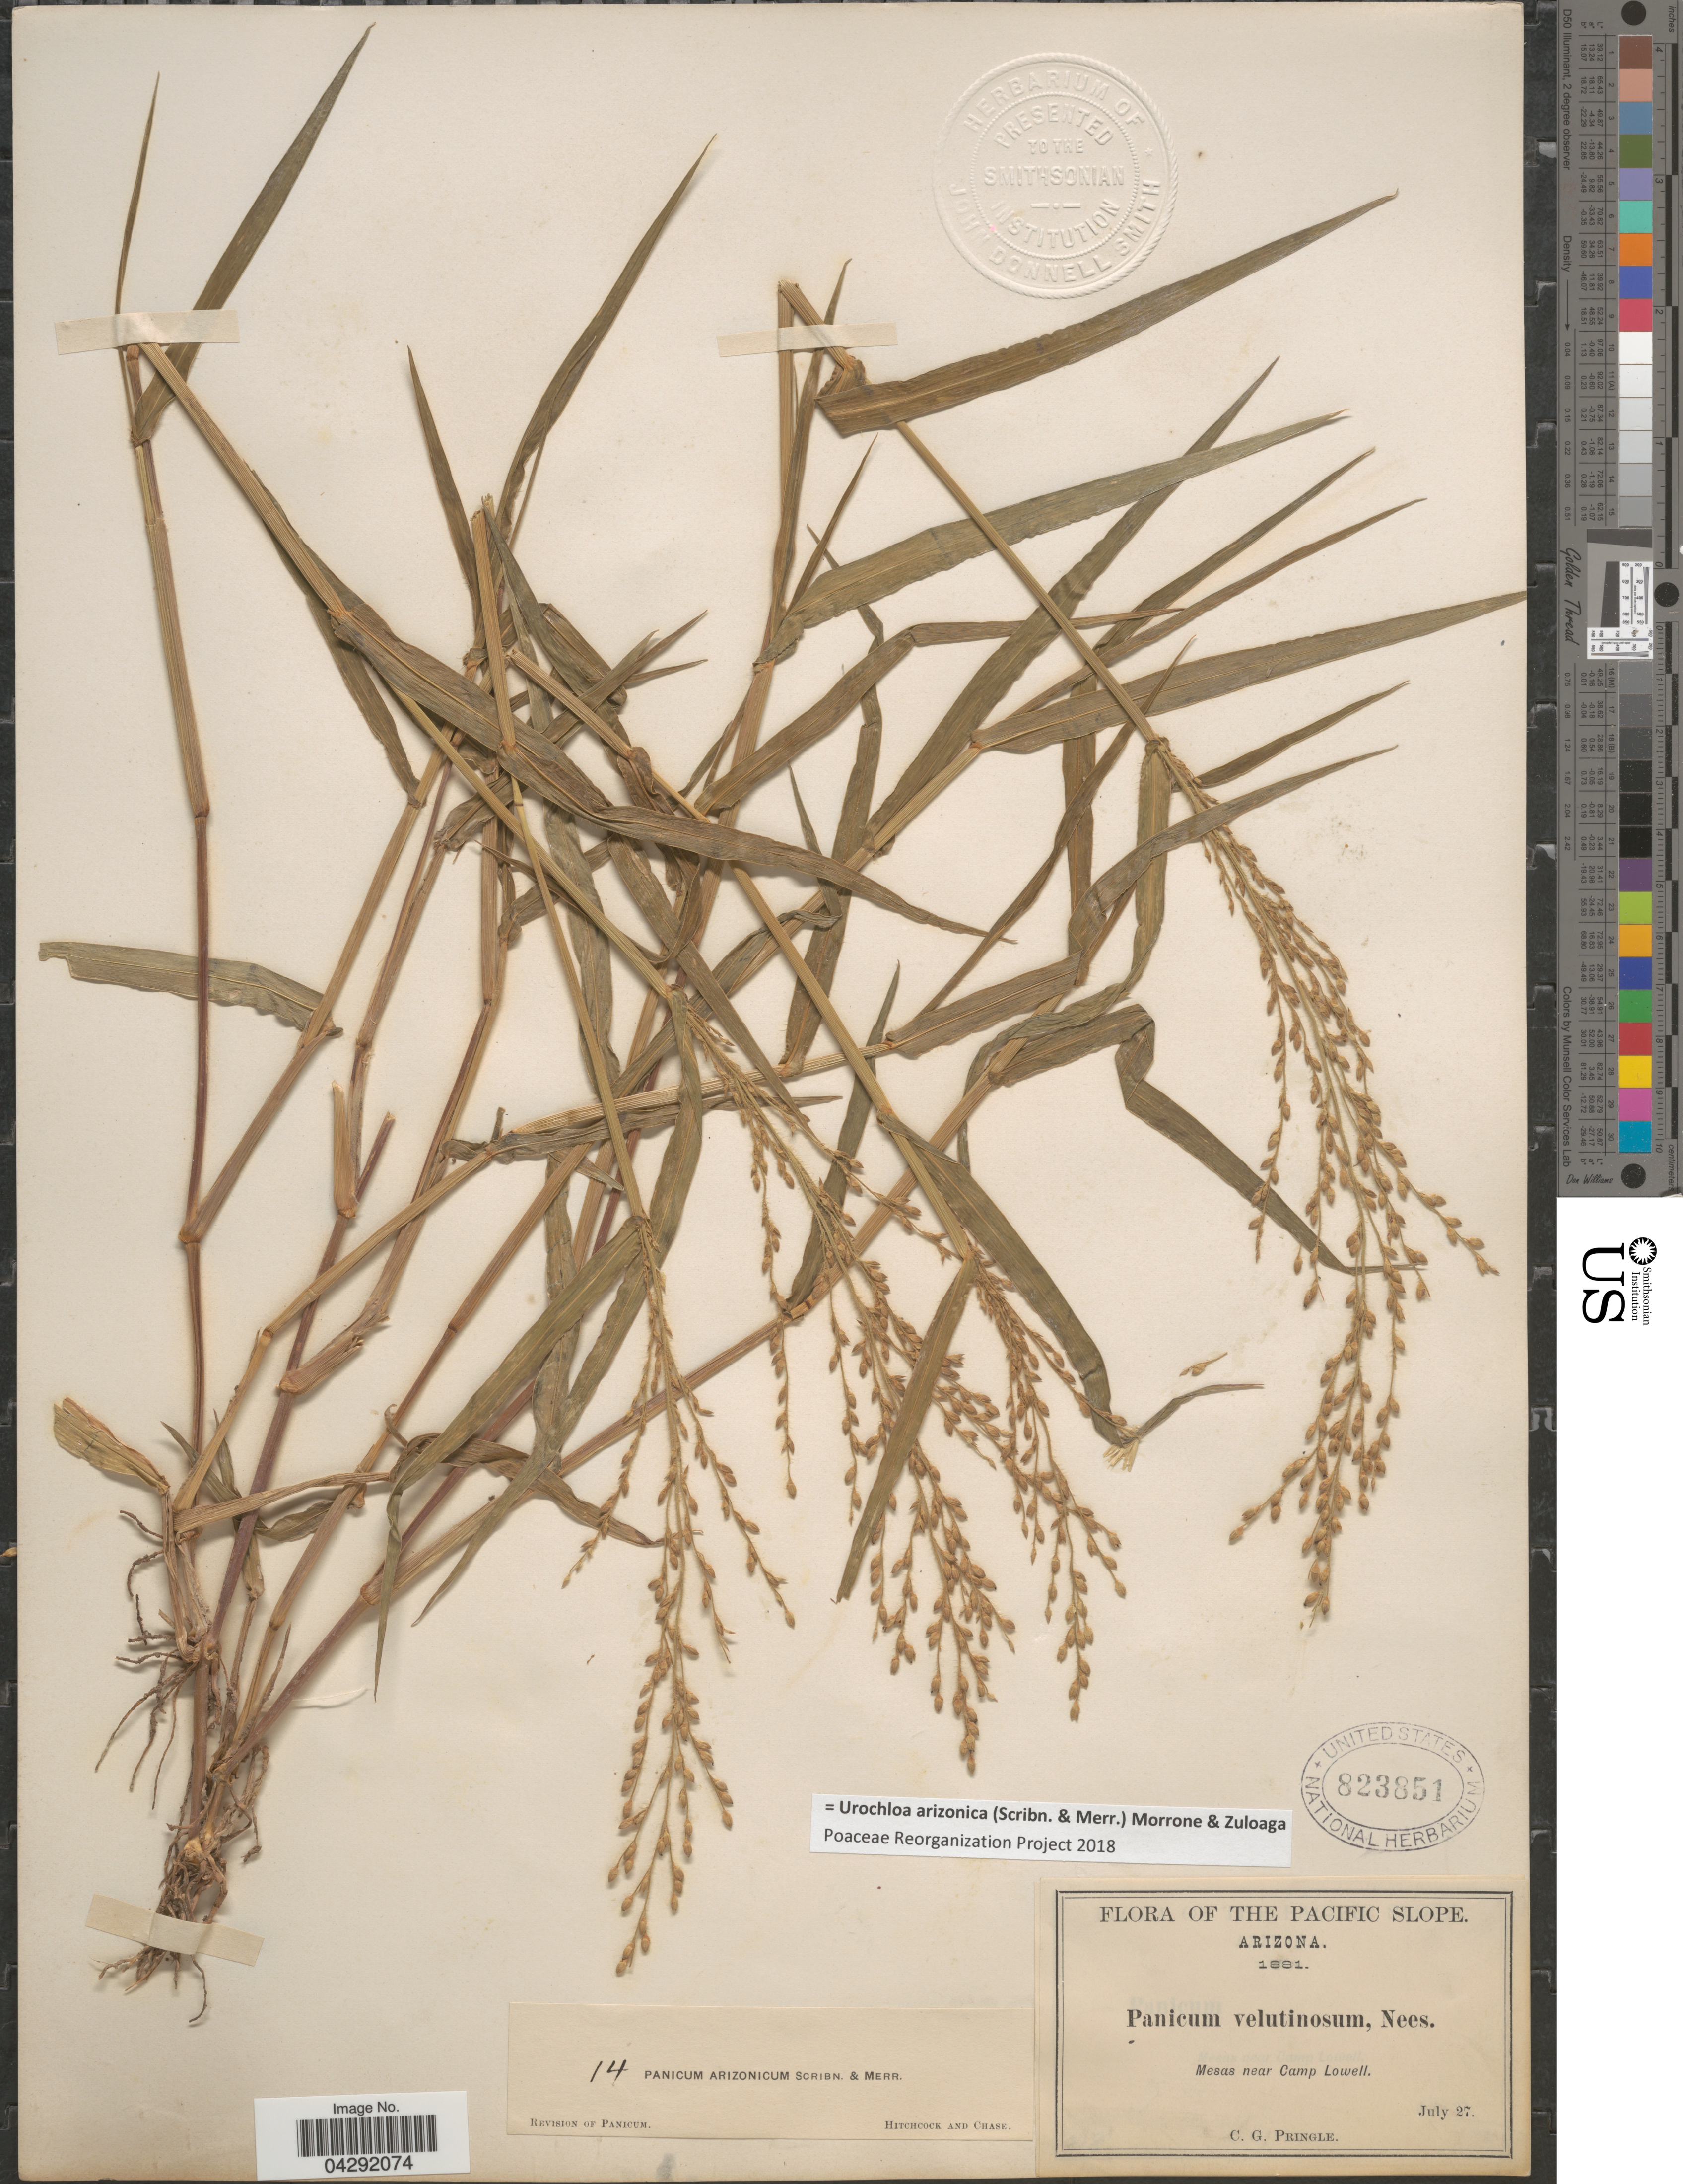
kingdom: Plantae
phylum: Tracheophyta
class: Liliopsida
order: Poales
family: Poaceae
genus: Urochloa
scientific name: Urochloa arizonica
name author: (Scribn. & Merr.) Morrone & Zuloaga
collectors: C. G. Pringle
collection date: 1881-07-27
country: United States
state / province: Arizona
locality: The Pacific Slope. Mesas near Camp Lowell.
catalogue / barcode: US 823851